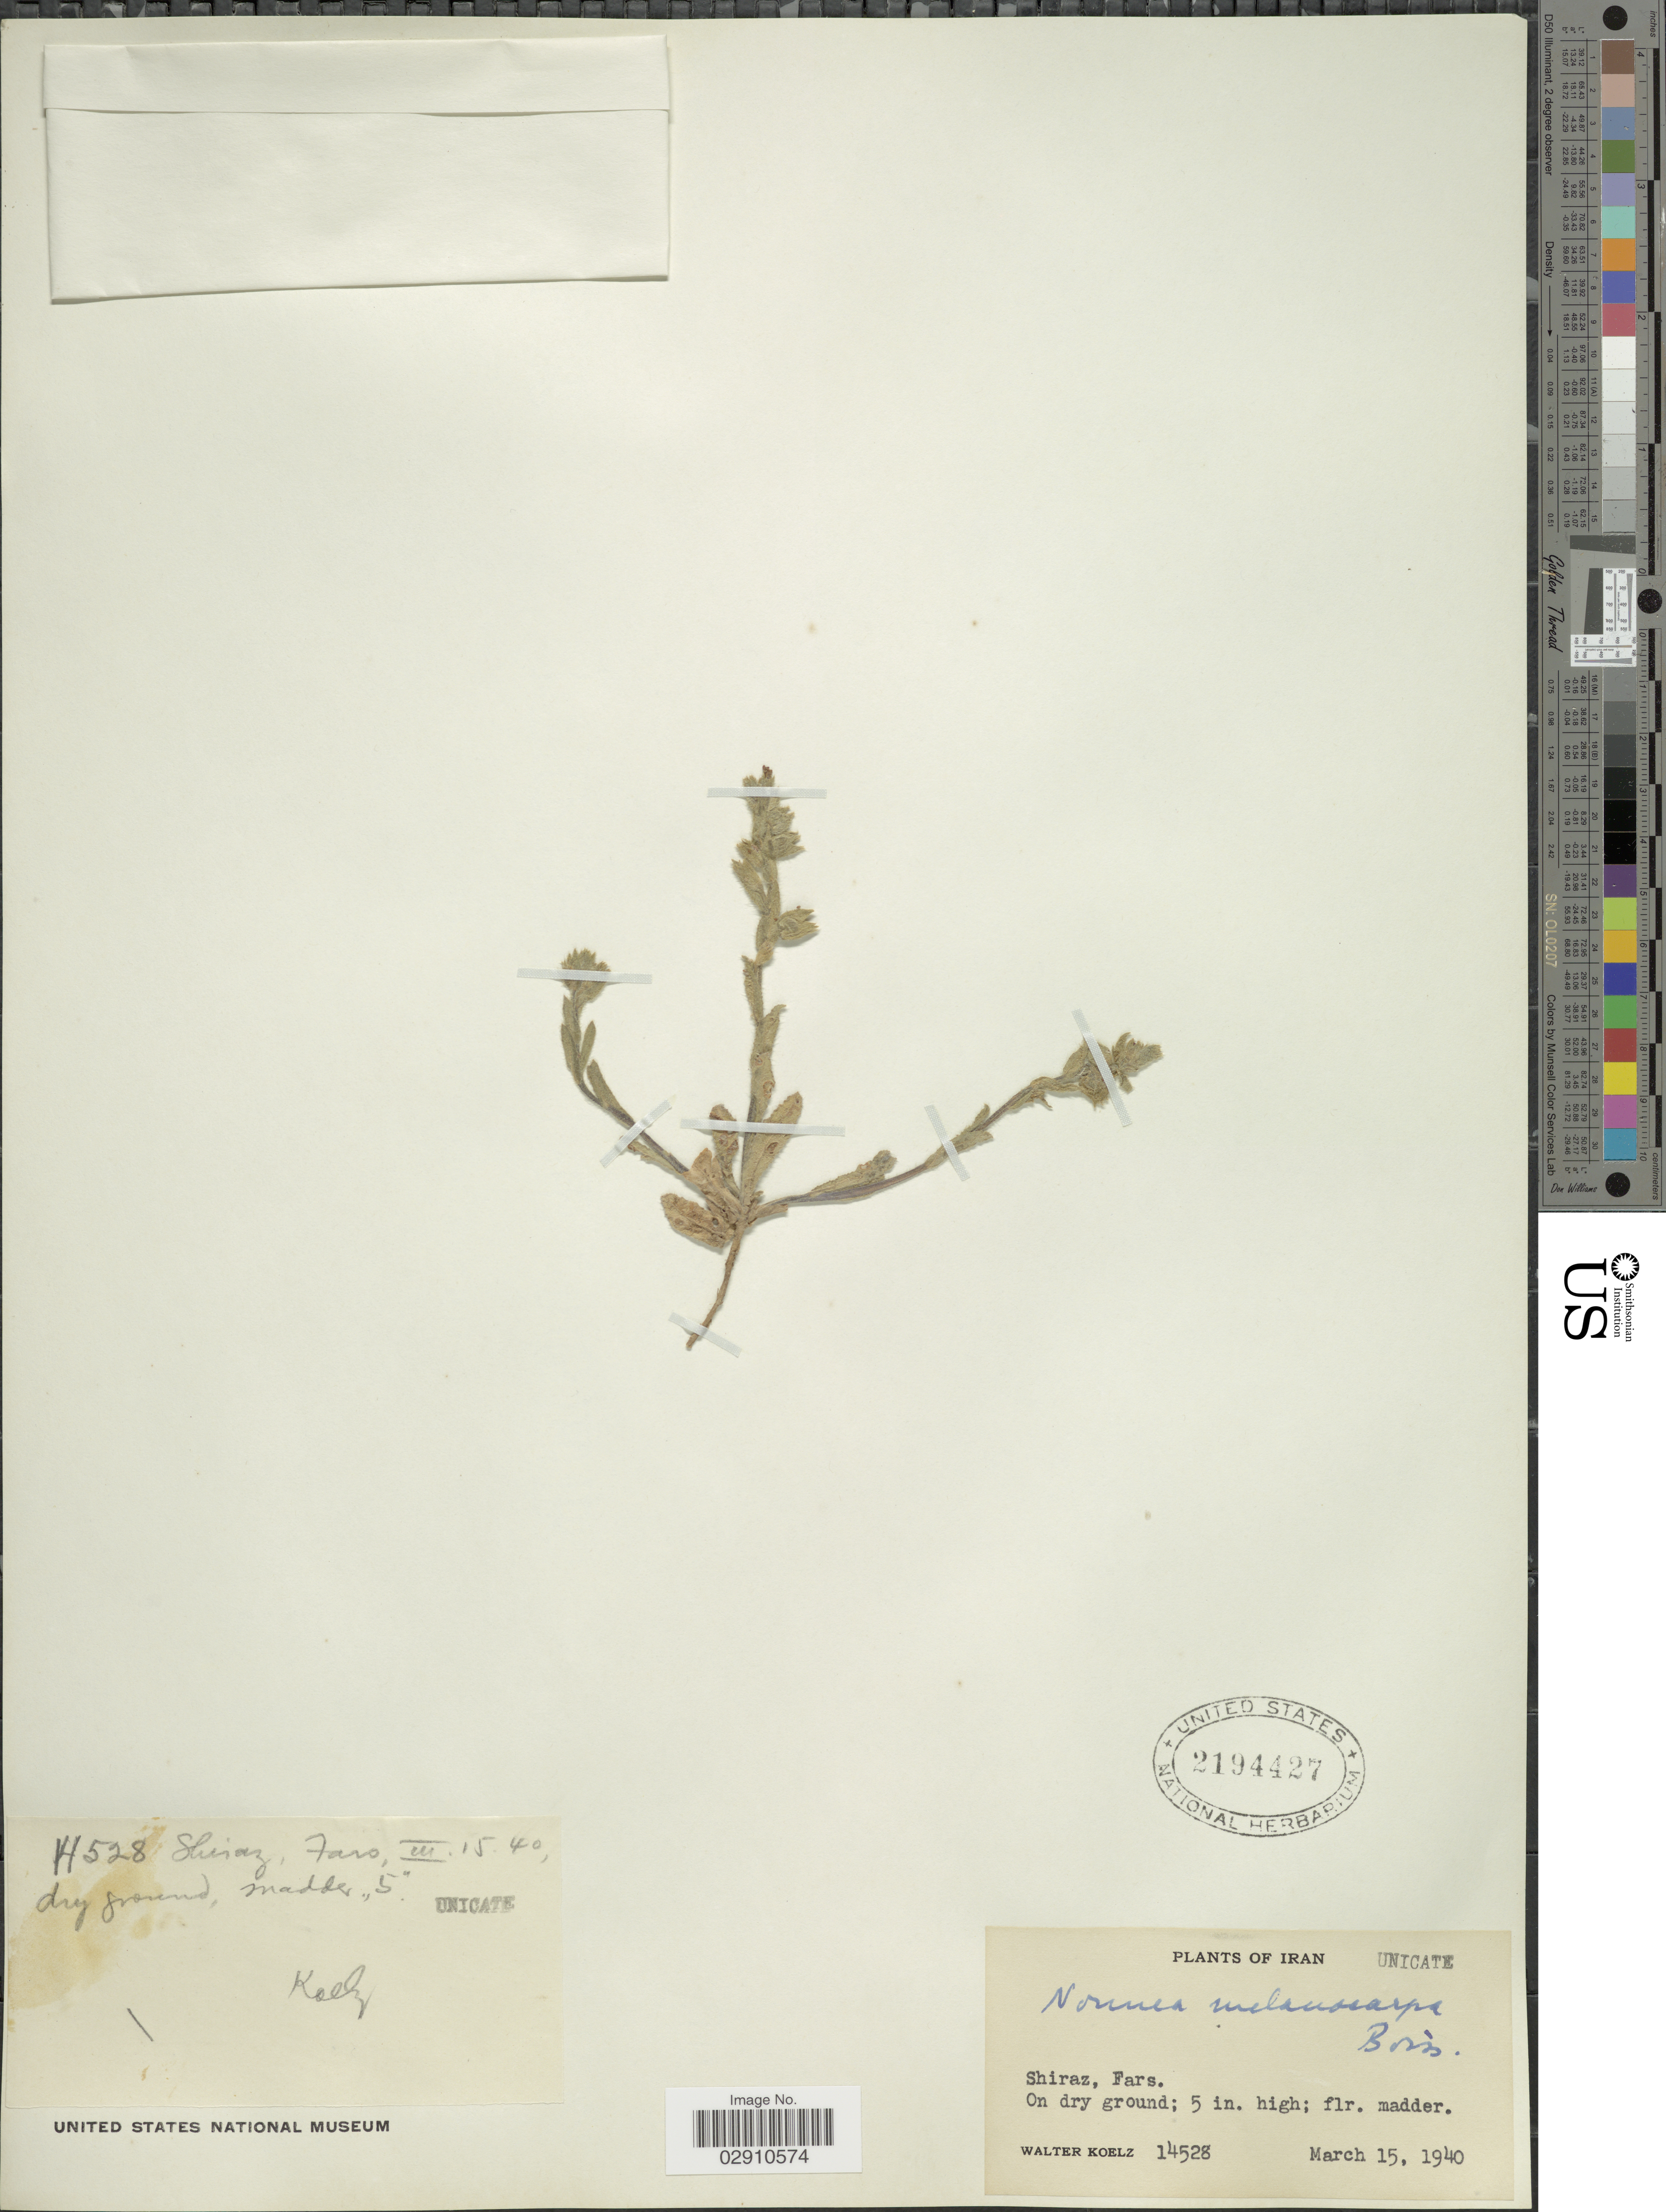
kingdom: Plantae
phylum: Tracheophyta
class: Magnoliopsida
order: Boraginales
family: Boraginaceae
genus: Nonea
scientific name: Nonea melanocarpa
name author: Boiss.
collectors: W. N. Koelz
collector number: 14528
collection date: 1940-03-15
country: Iran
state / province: Fars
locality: Shiraz. Fars.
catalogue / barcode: US 2194427